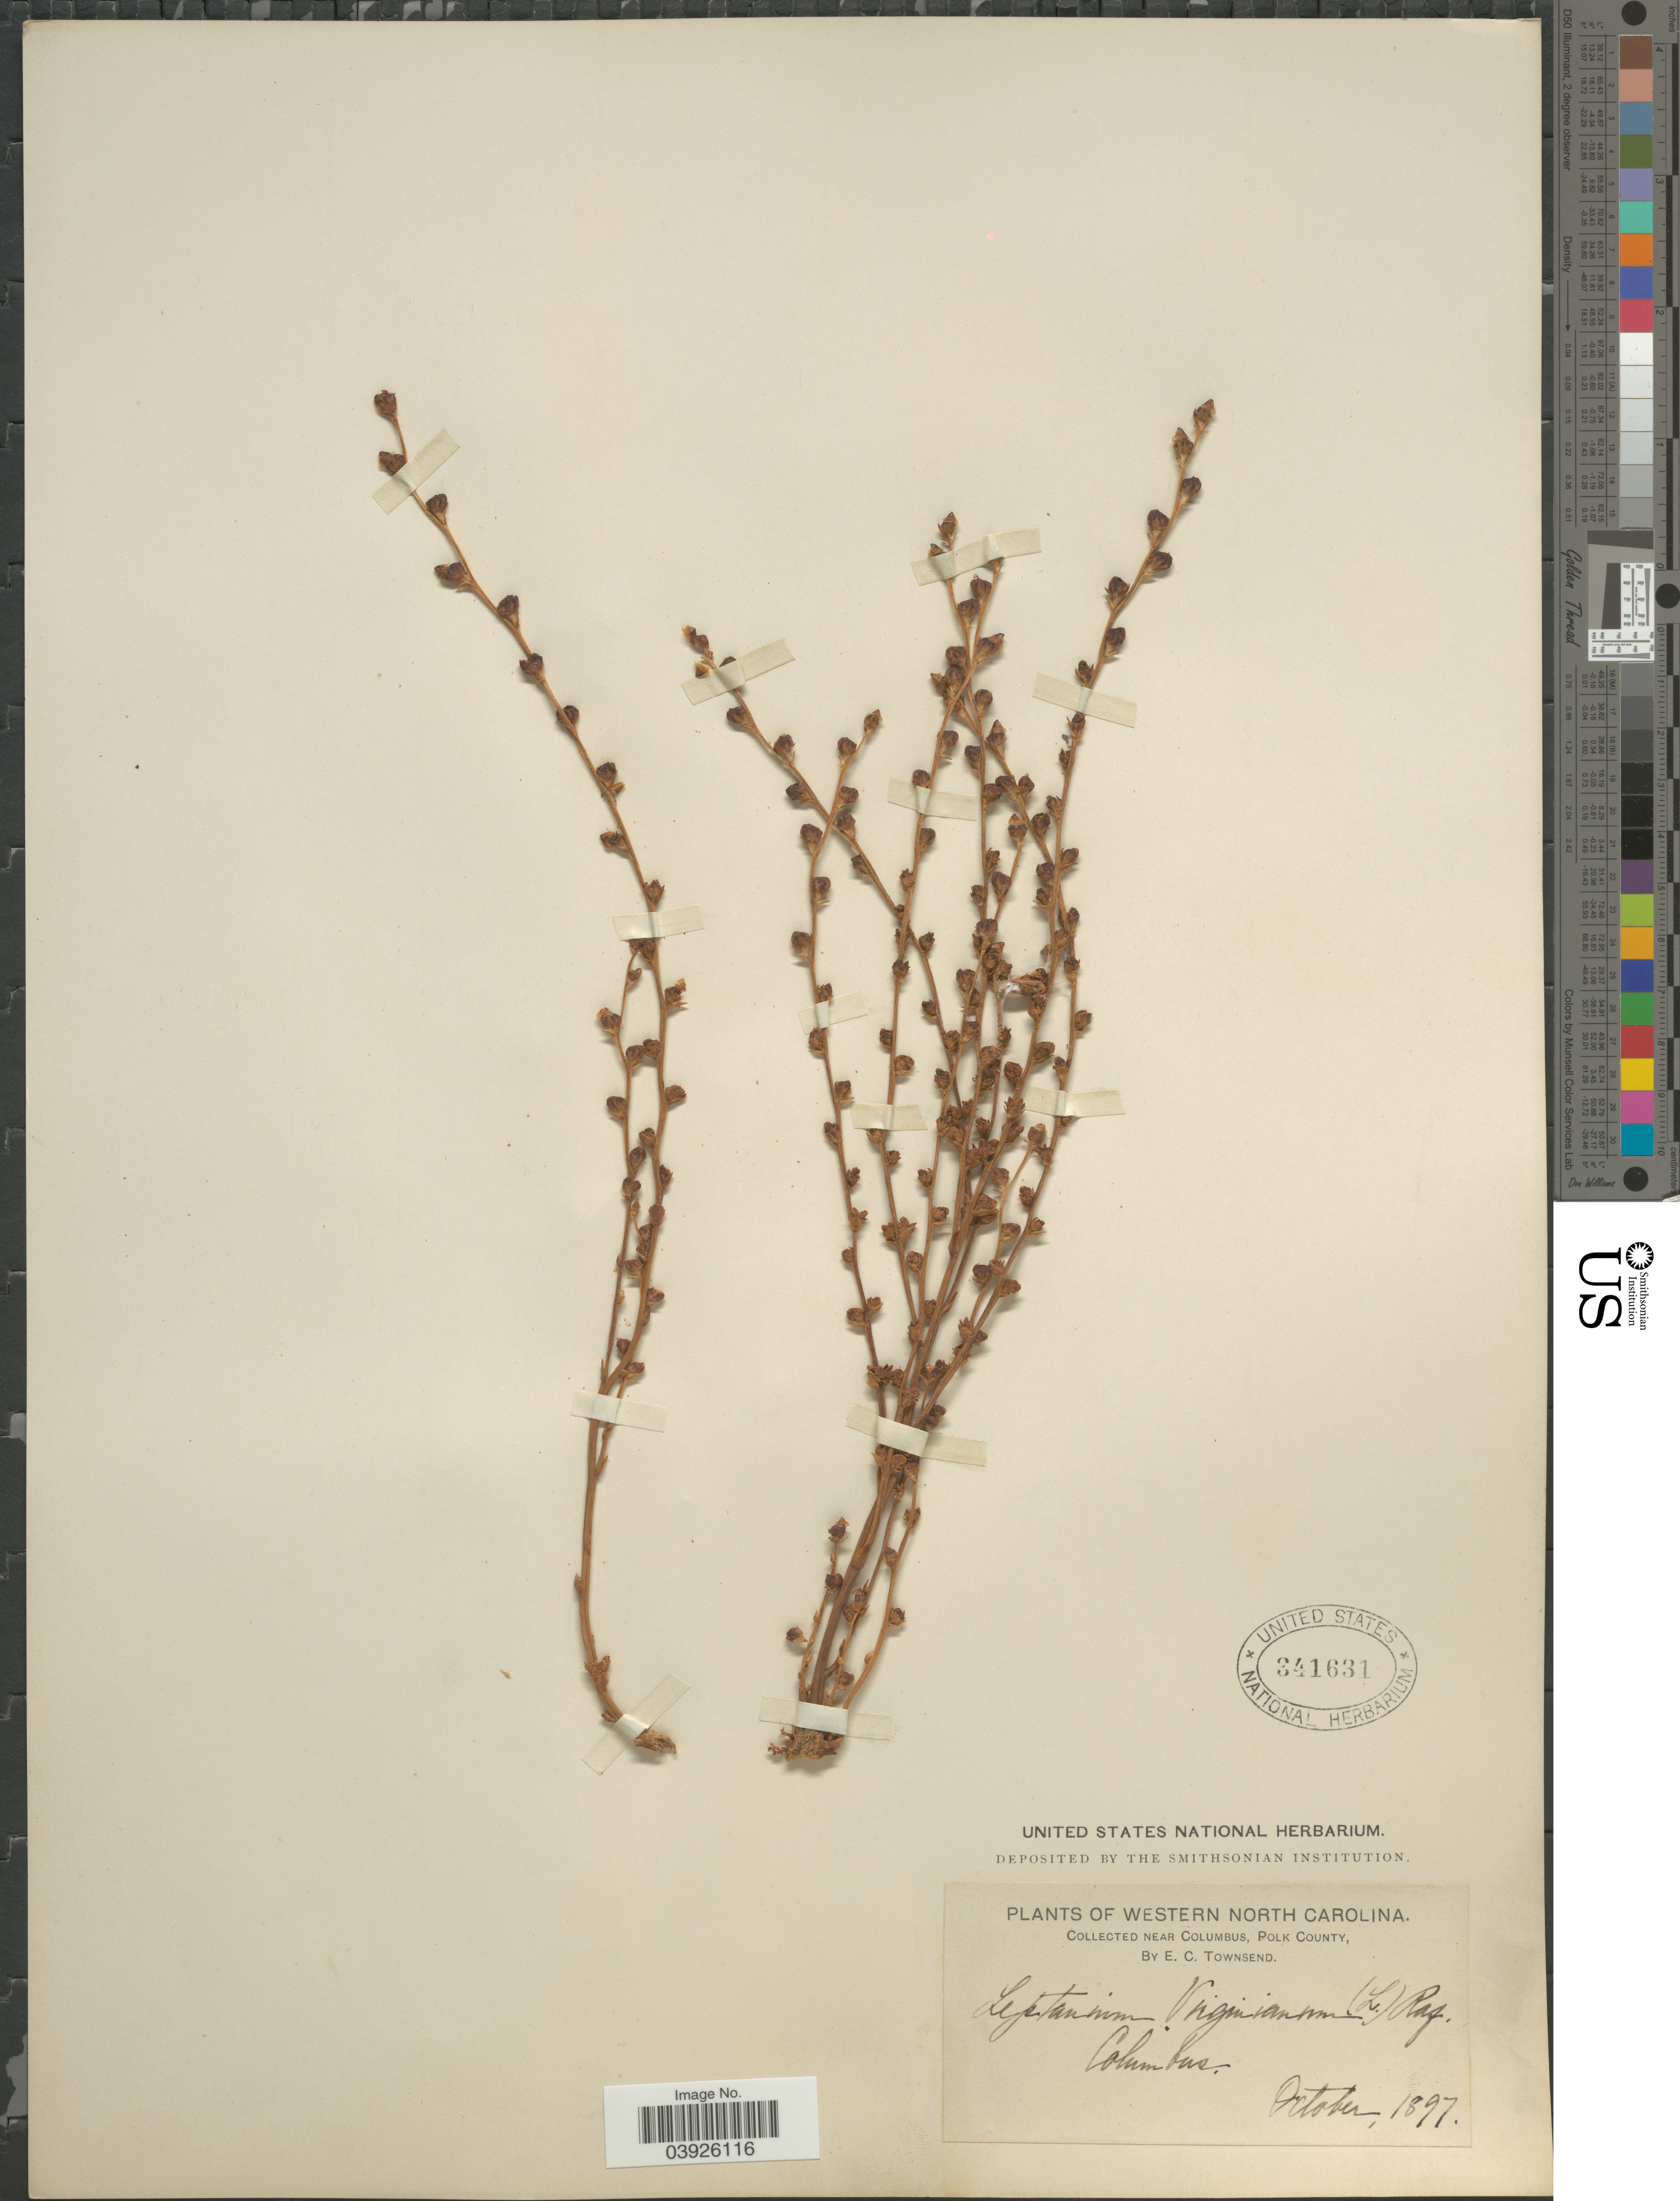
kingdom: Plantae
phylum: Tracheophyta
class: Magnoliopsida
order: Lamiales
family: Orobanchaceae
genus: Epifagus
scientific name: Epifagus virginiana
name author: (L.) W.P.C. Barton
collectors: E. C. Townsend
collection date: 1897-10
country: United States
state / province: North Carolina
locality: Western North Carolina. Near Columbus, Polk County.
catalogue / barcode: US 341631